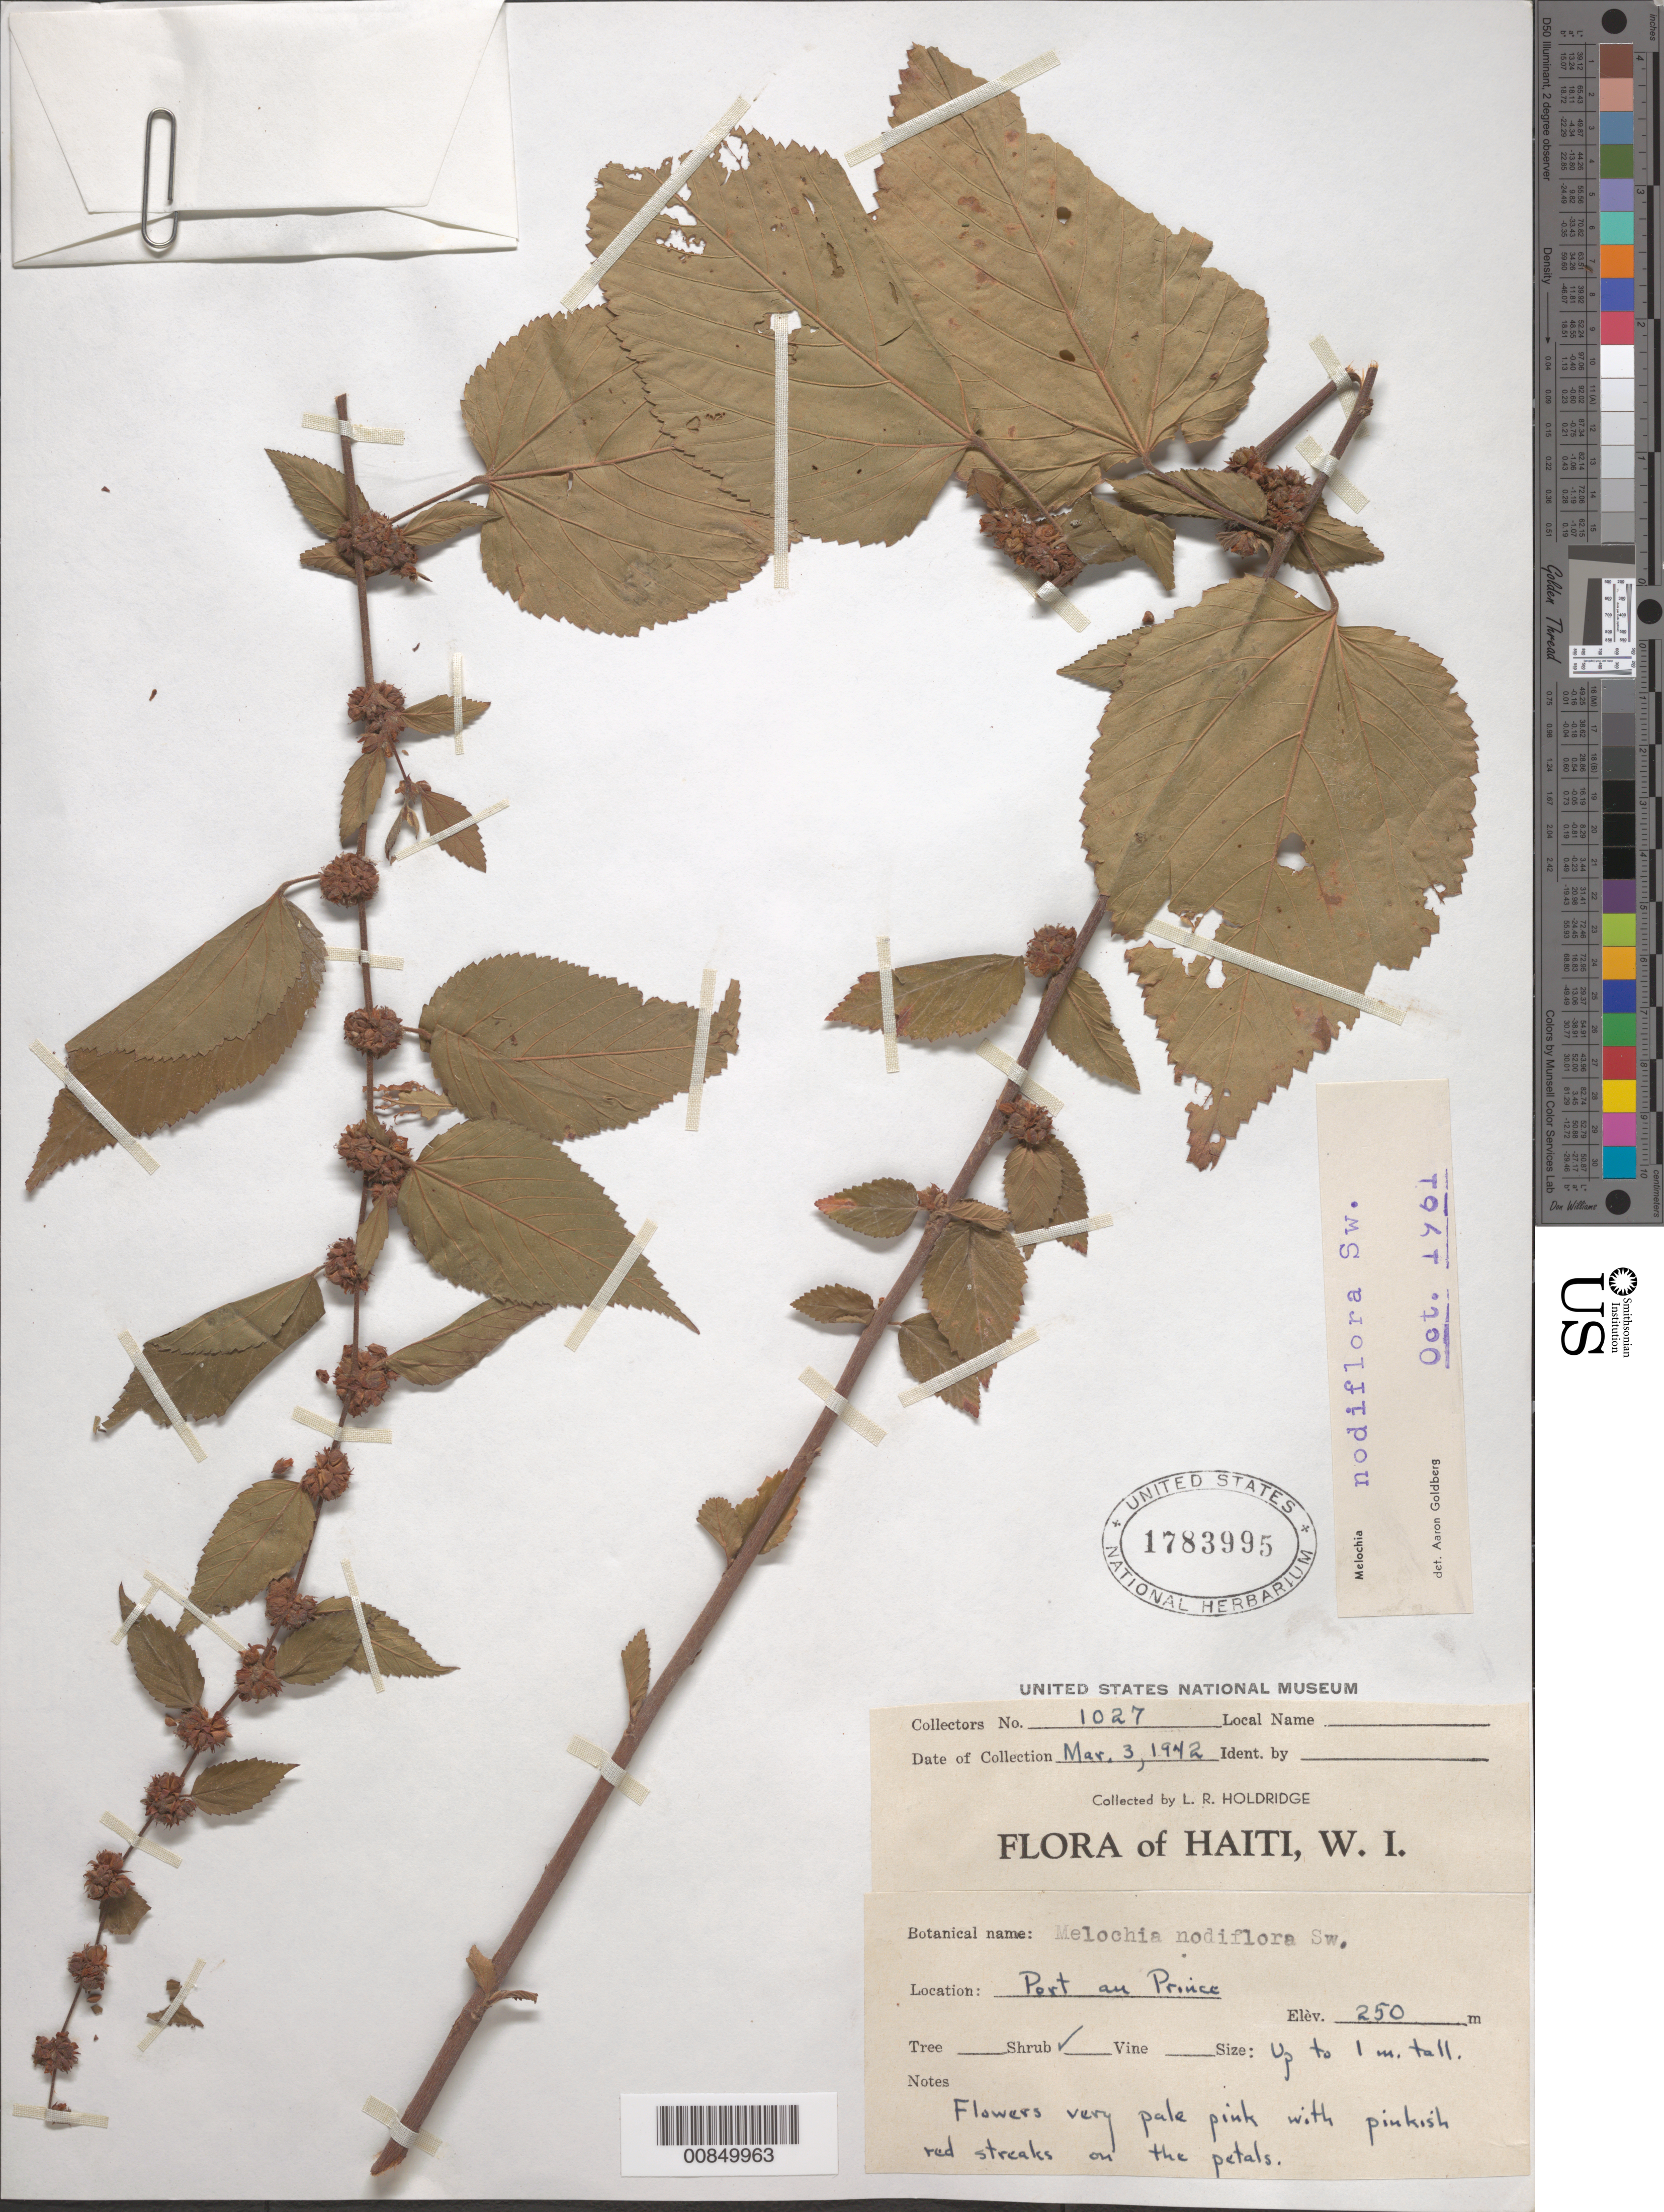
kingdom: Plantae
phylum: Tracheophyta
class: Magnoliopsida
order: Malvales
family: Malvaceae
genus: Melochia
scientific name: Melochia nodiflora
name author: Sw.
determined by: Goldberg, Aaron, (US), NMNH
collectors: L. Holdridge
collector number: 1027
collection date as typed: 03 Mar 1942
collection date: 1942-03-03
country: Haiti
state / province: Ouest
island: Hispaniola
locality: Port au Prince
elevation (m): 250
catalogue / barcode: US 1783995